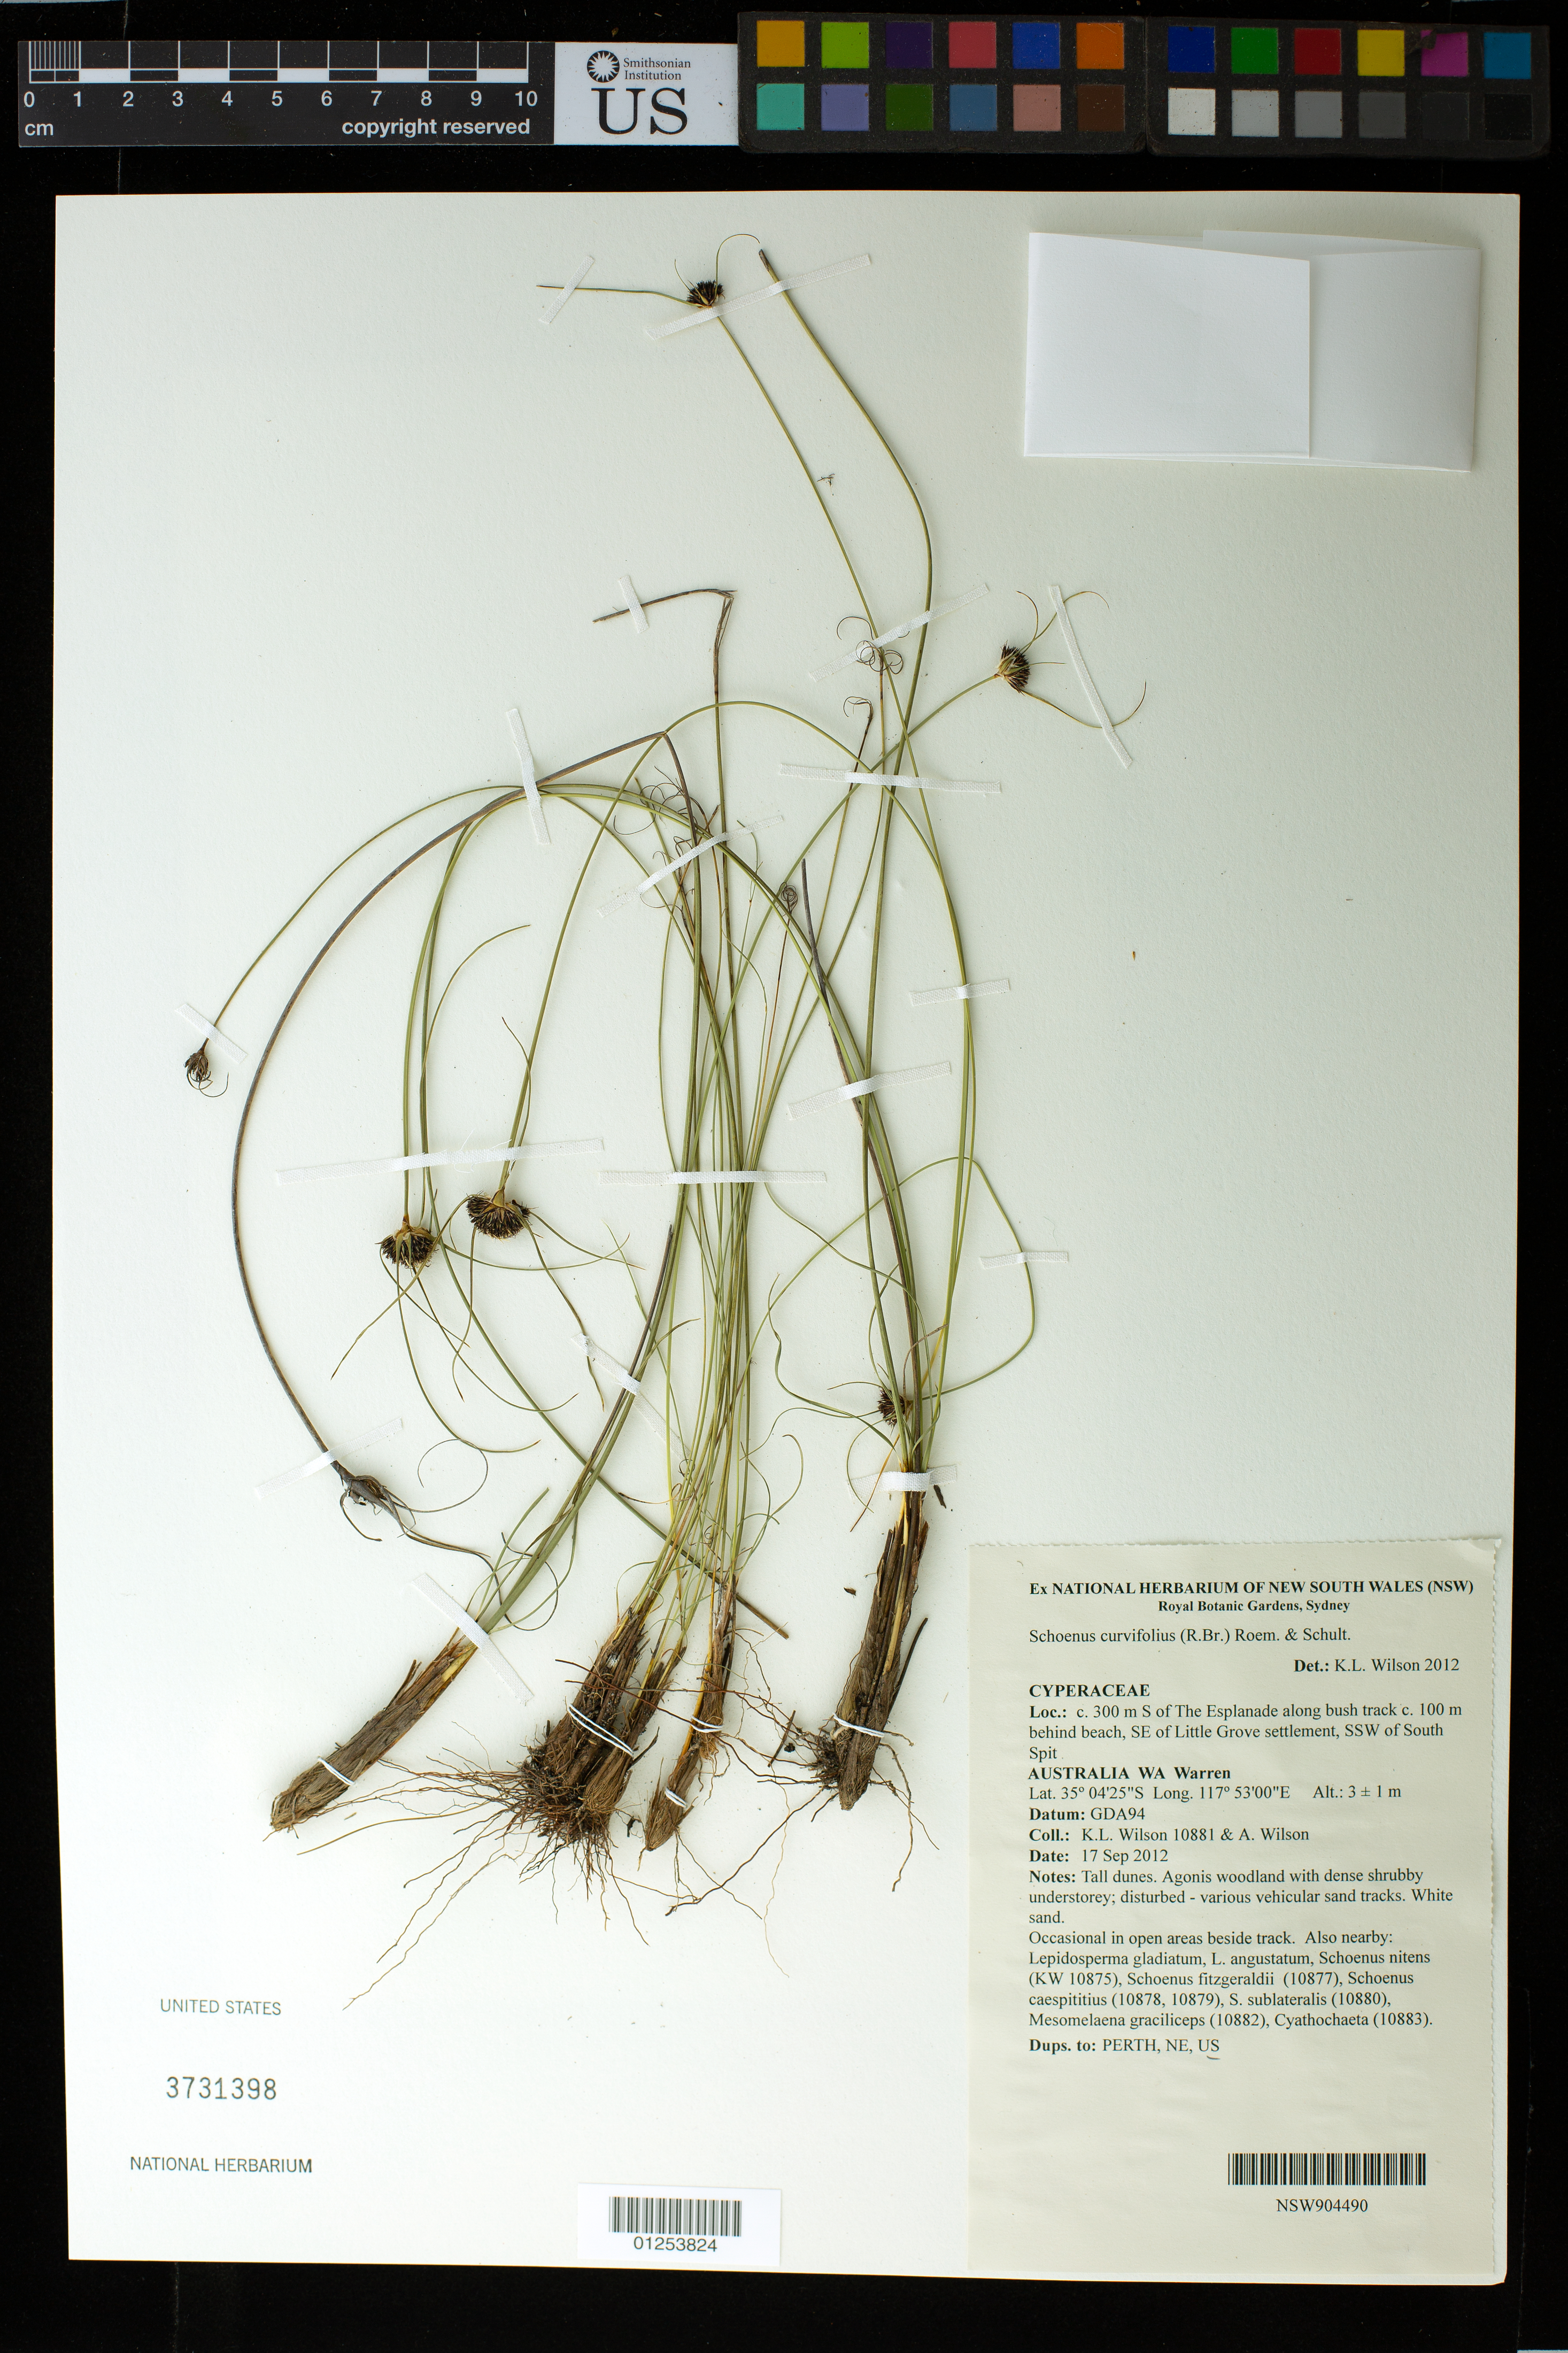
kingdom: Plantae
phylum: Tracheophyta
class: Liliopsida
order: Poales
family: Cyperaceae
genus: Chaetospora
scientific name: Chaetospora curvifolia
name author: R. Br.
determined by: Wilson, K. L.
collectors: K. L. Wilson & A. Wilson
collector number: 10881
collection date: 2012-09-17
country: Australia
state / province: Western Australia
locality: Warren. c. 300 m S of The Esplanade along bush track c. 100 m behind beach, SE of Little Grove settlement, SSW of South Spit.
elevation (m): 3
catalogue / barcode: US 3731398